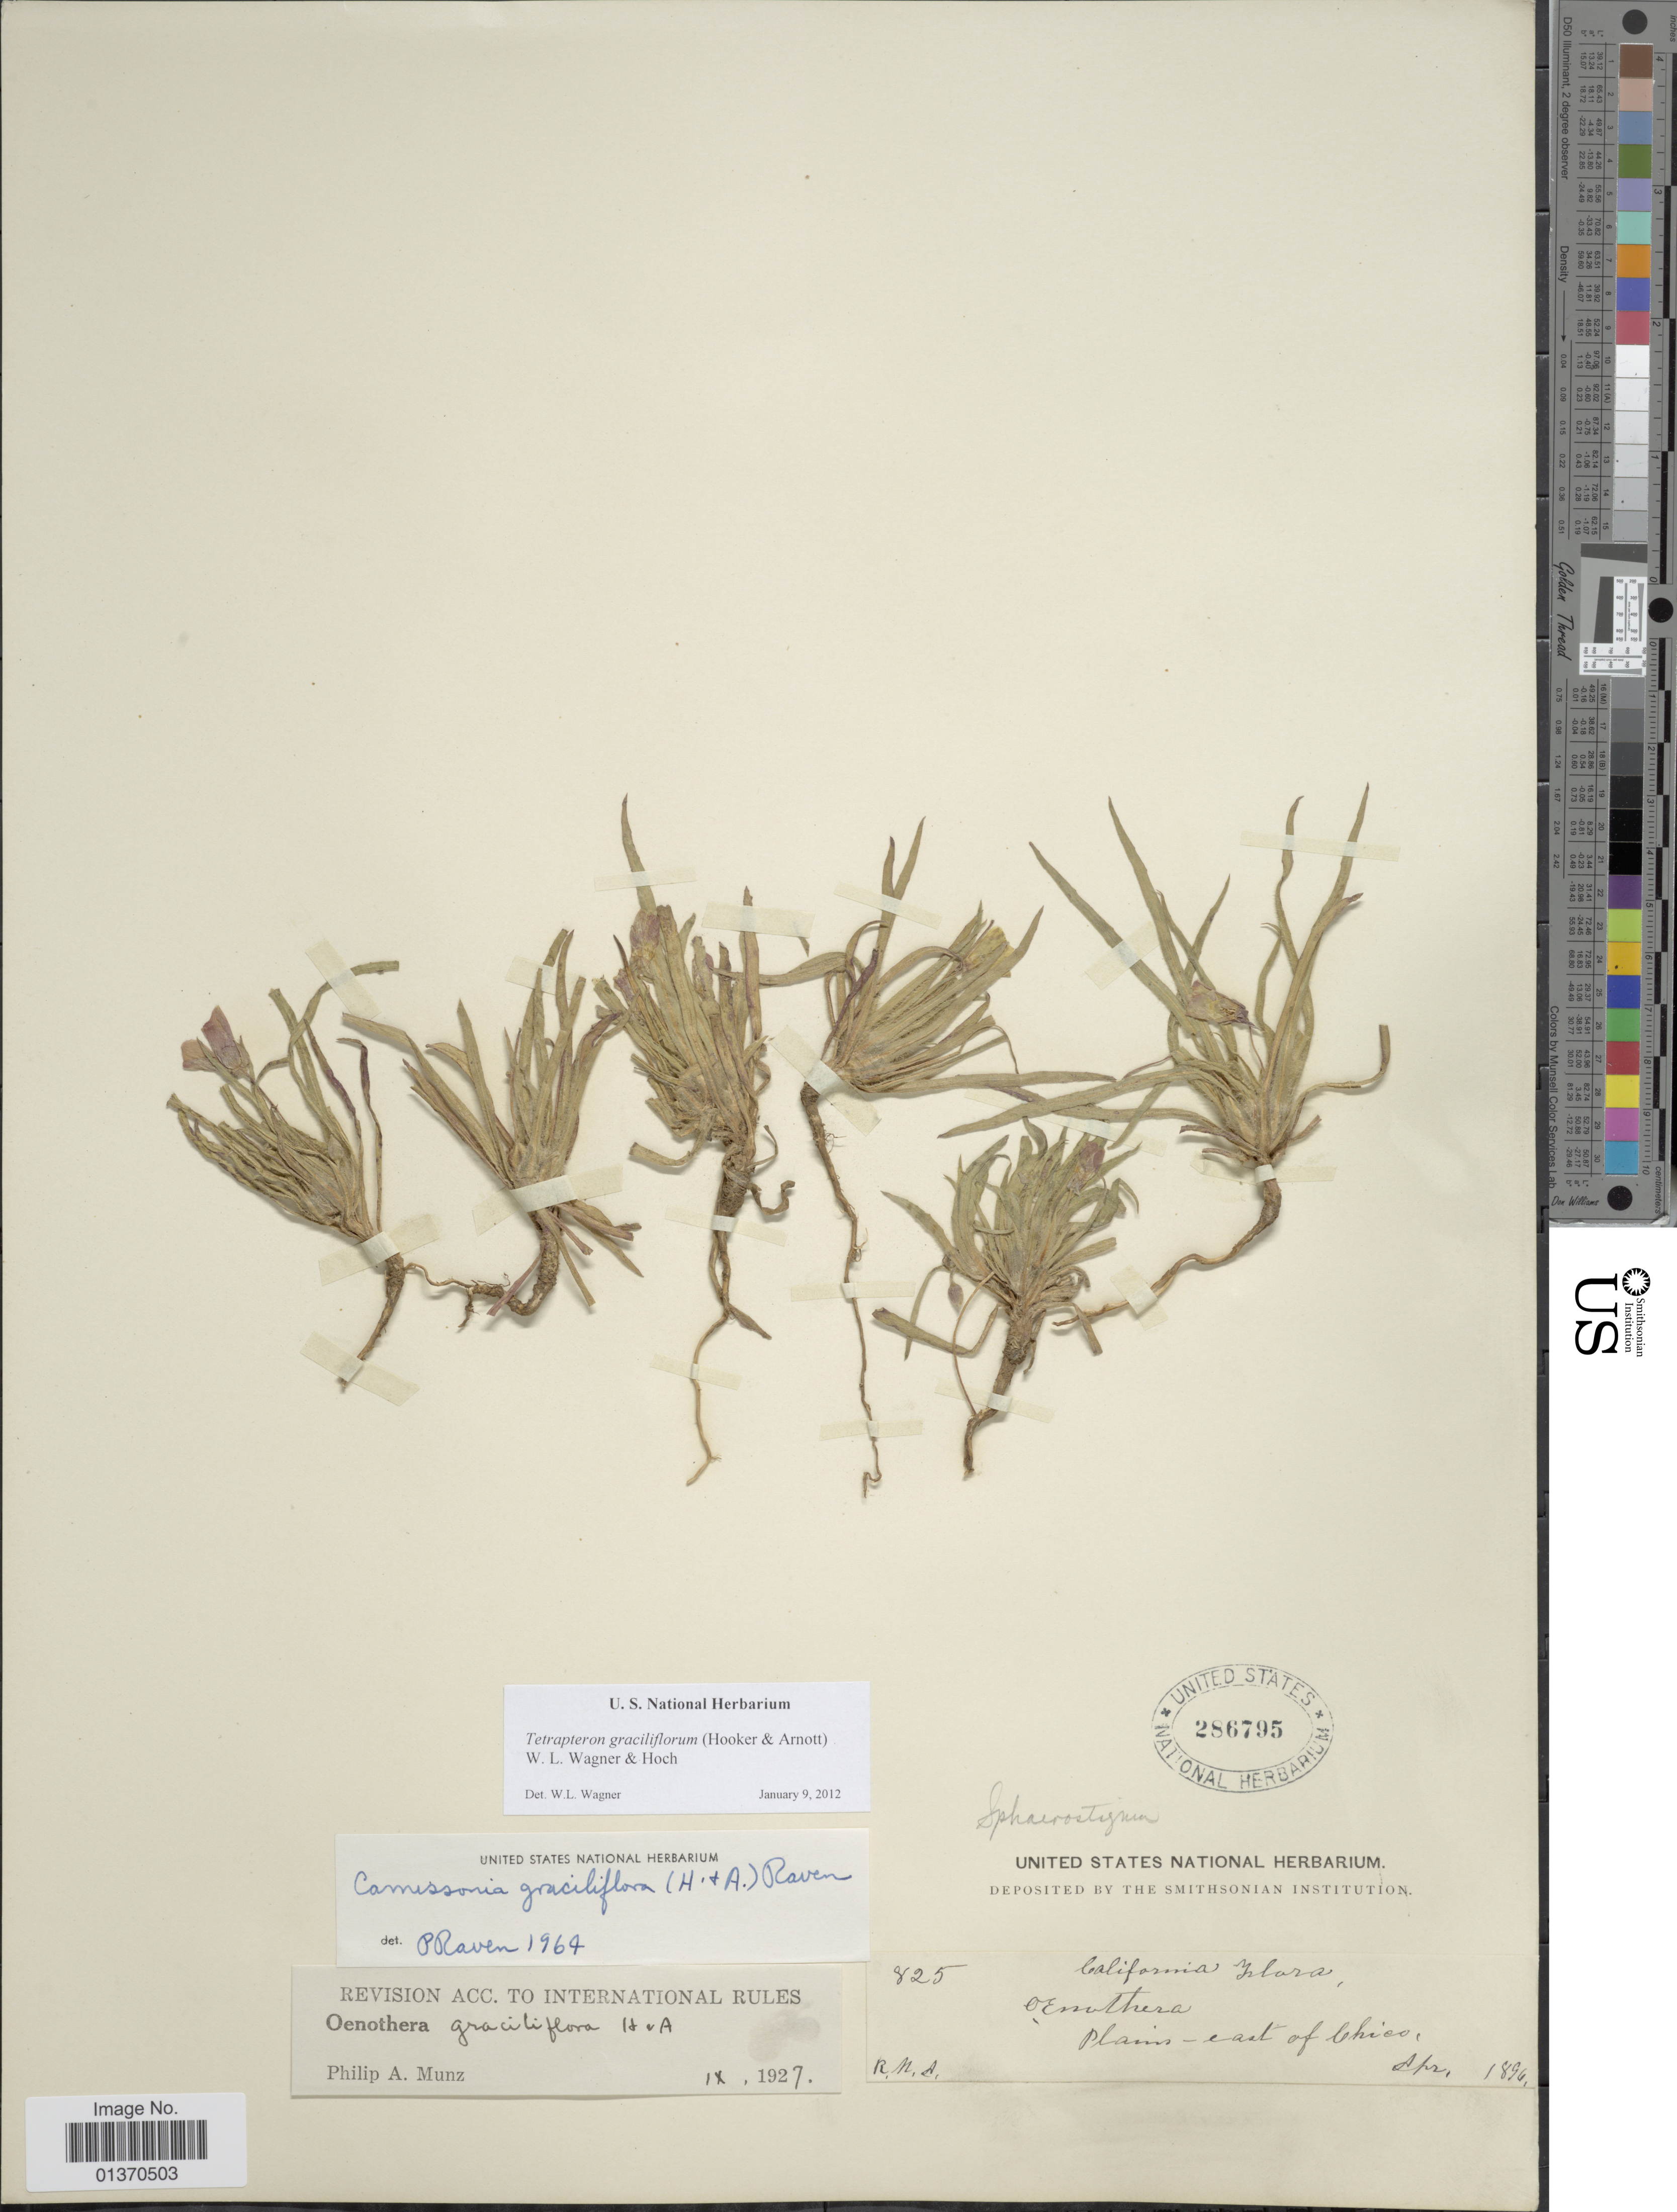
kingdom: Plantae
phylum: Tracheophyta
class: Magnoliopsida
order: Myrtales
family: Onagraceae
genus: Tetrapteron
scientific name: Tetrapteron graciliflorum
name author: (Hook. & Arn.) W.L. Wagner & Hoch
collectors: R. Austin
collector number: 825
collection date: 1896-04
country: United States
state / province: California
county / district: Butte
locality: Plains - east of Chico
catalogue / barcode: US 286795